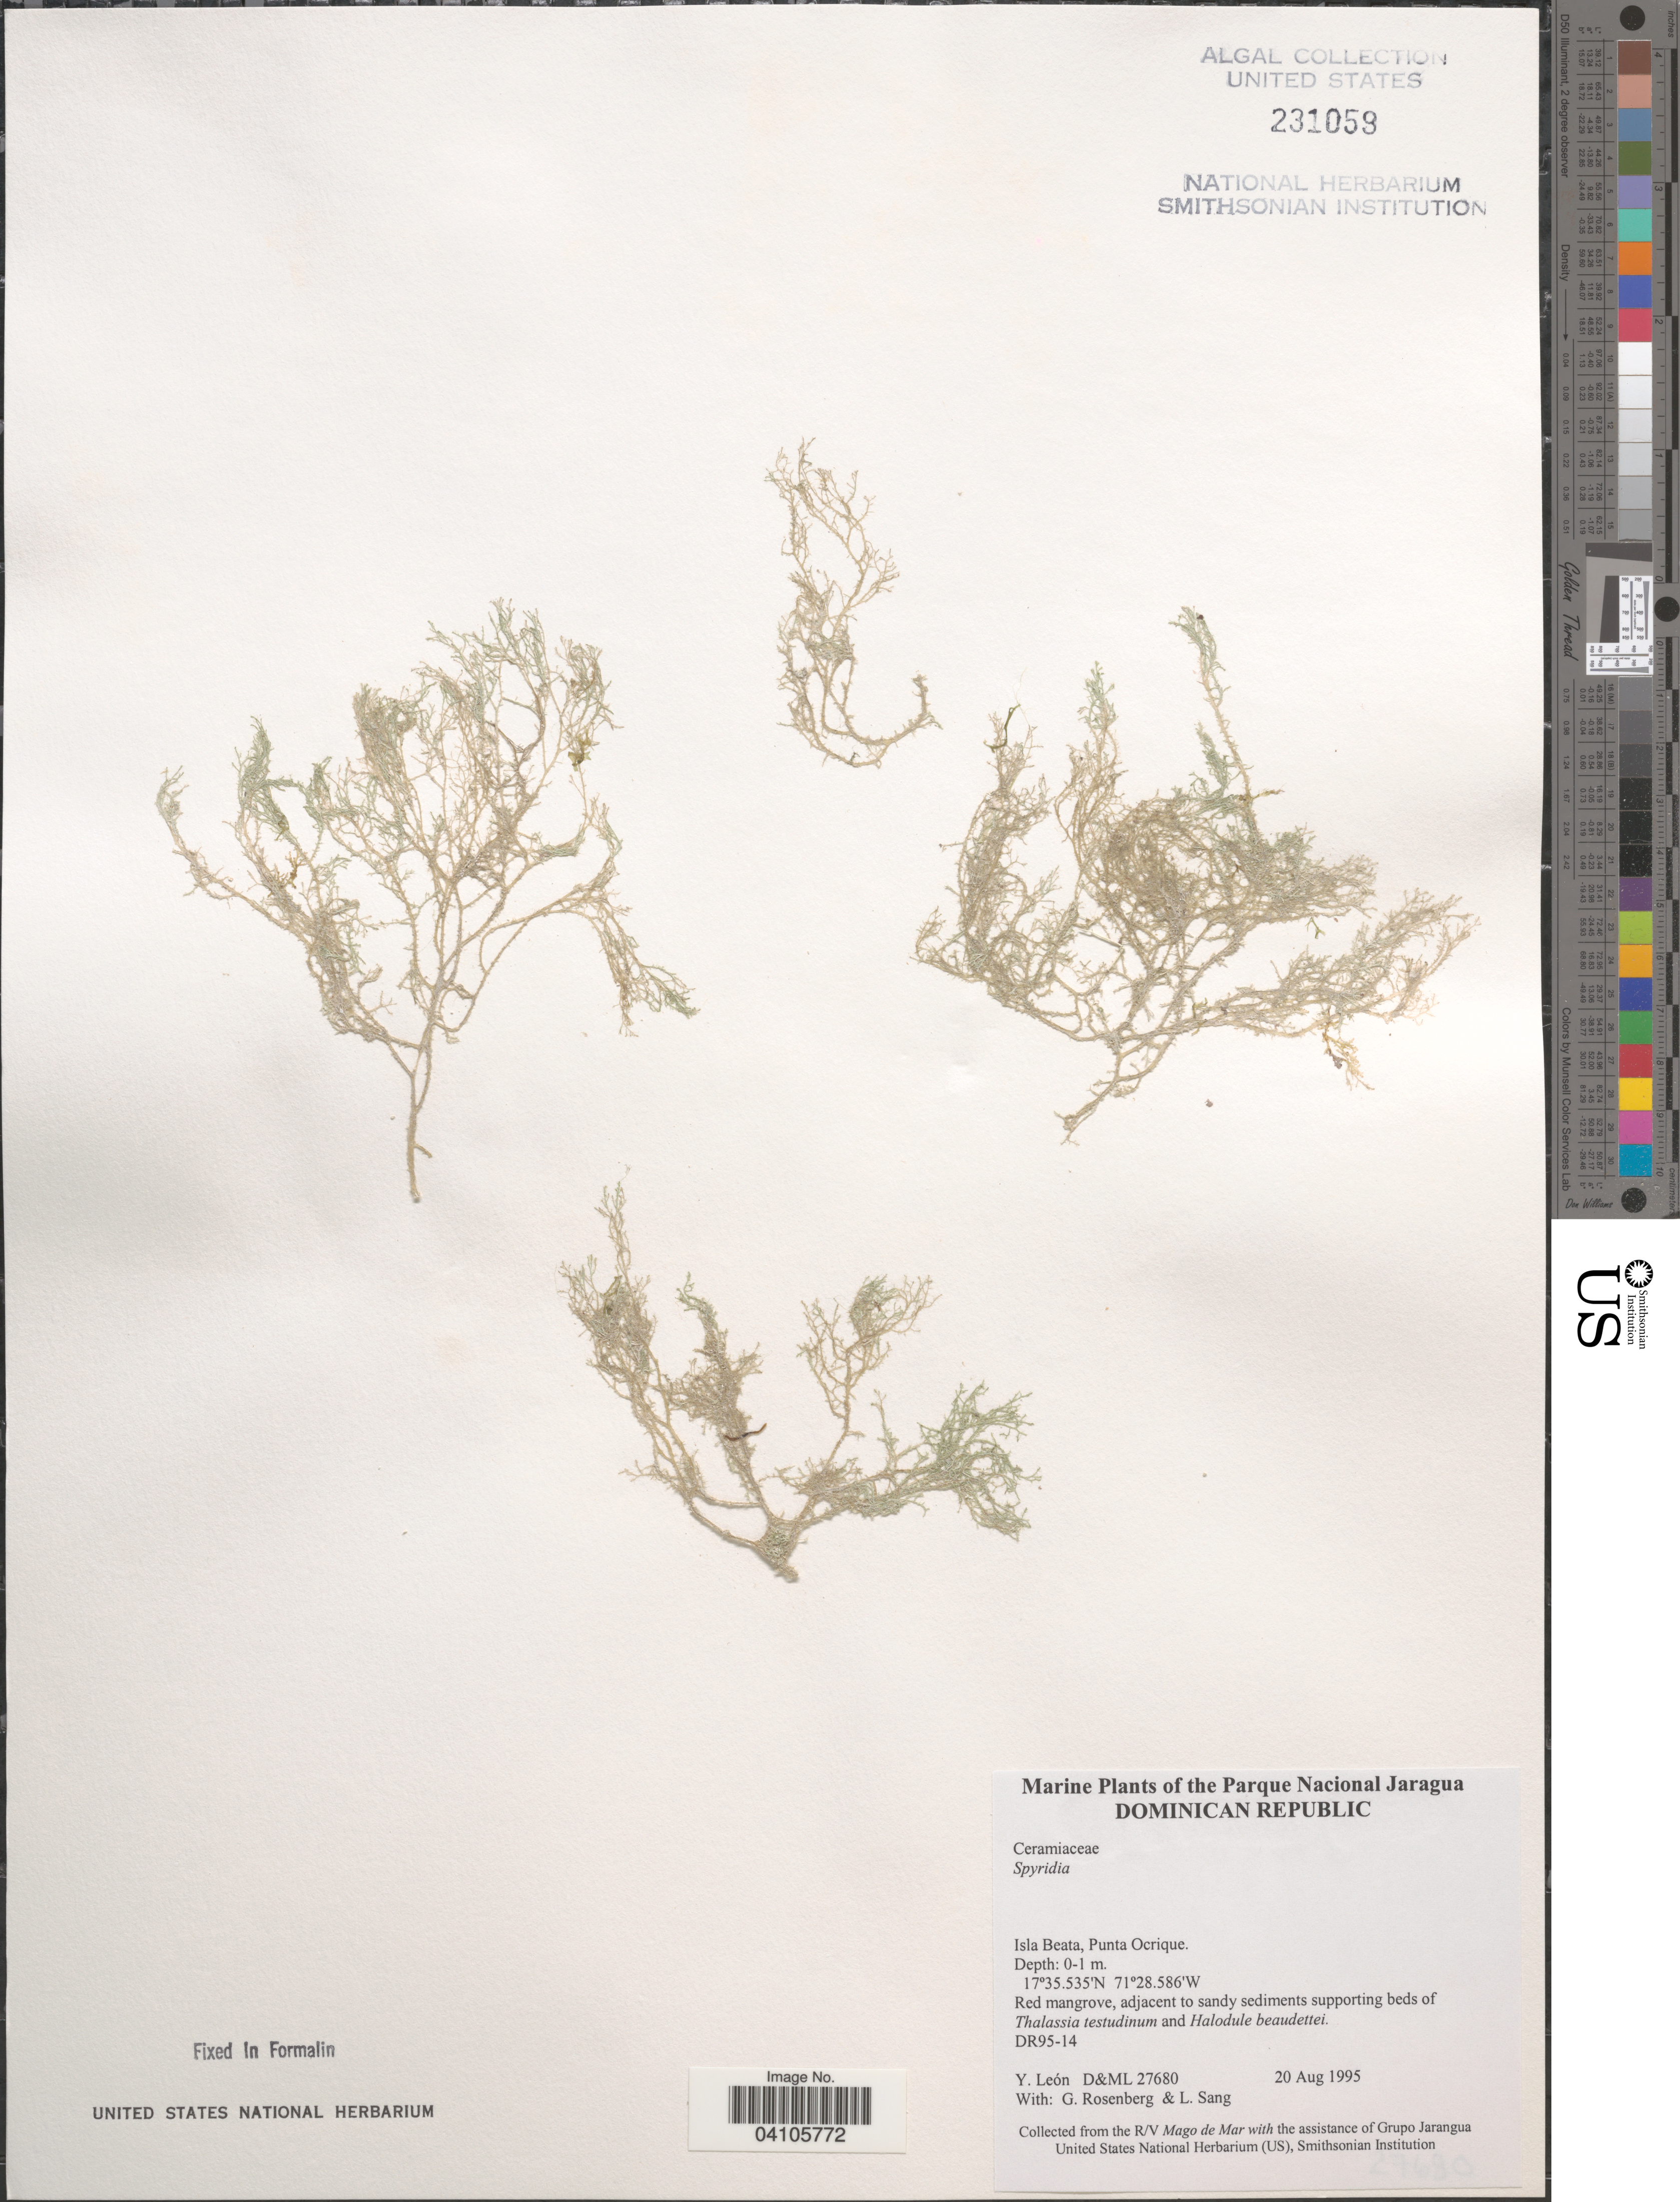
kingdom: Plantae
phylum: Rhodophyta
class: Florideophyceae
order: Ceramiales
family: Spyridiaceae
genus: Spyridia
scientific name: Spyridia sp.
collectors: Y. León, G. Rosenberg & L. Sang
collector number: D&ML27680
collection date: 1995-08-20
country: Dominican Republic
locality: The Parque Nacional Jaragua. Isla Beata, Punta Ocrique.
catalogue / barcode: US 231059